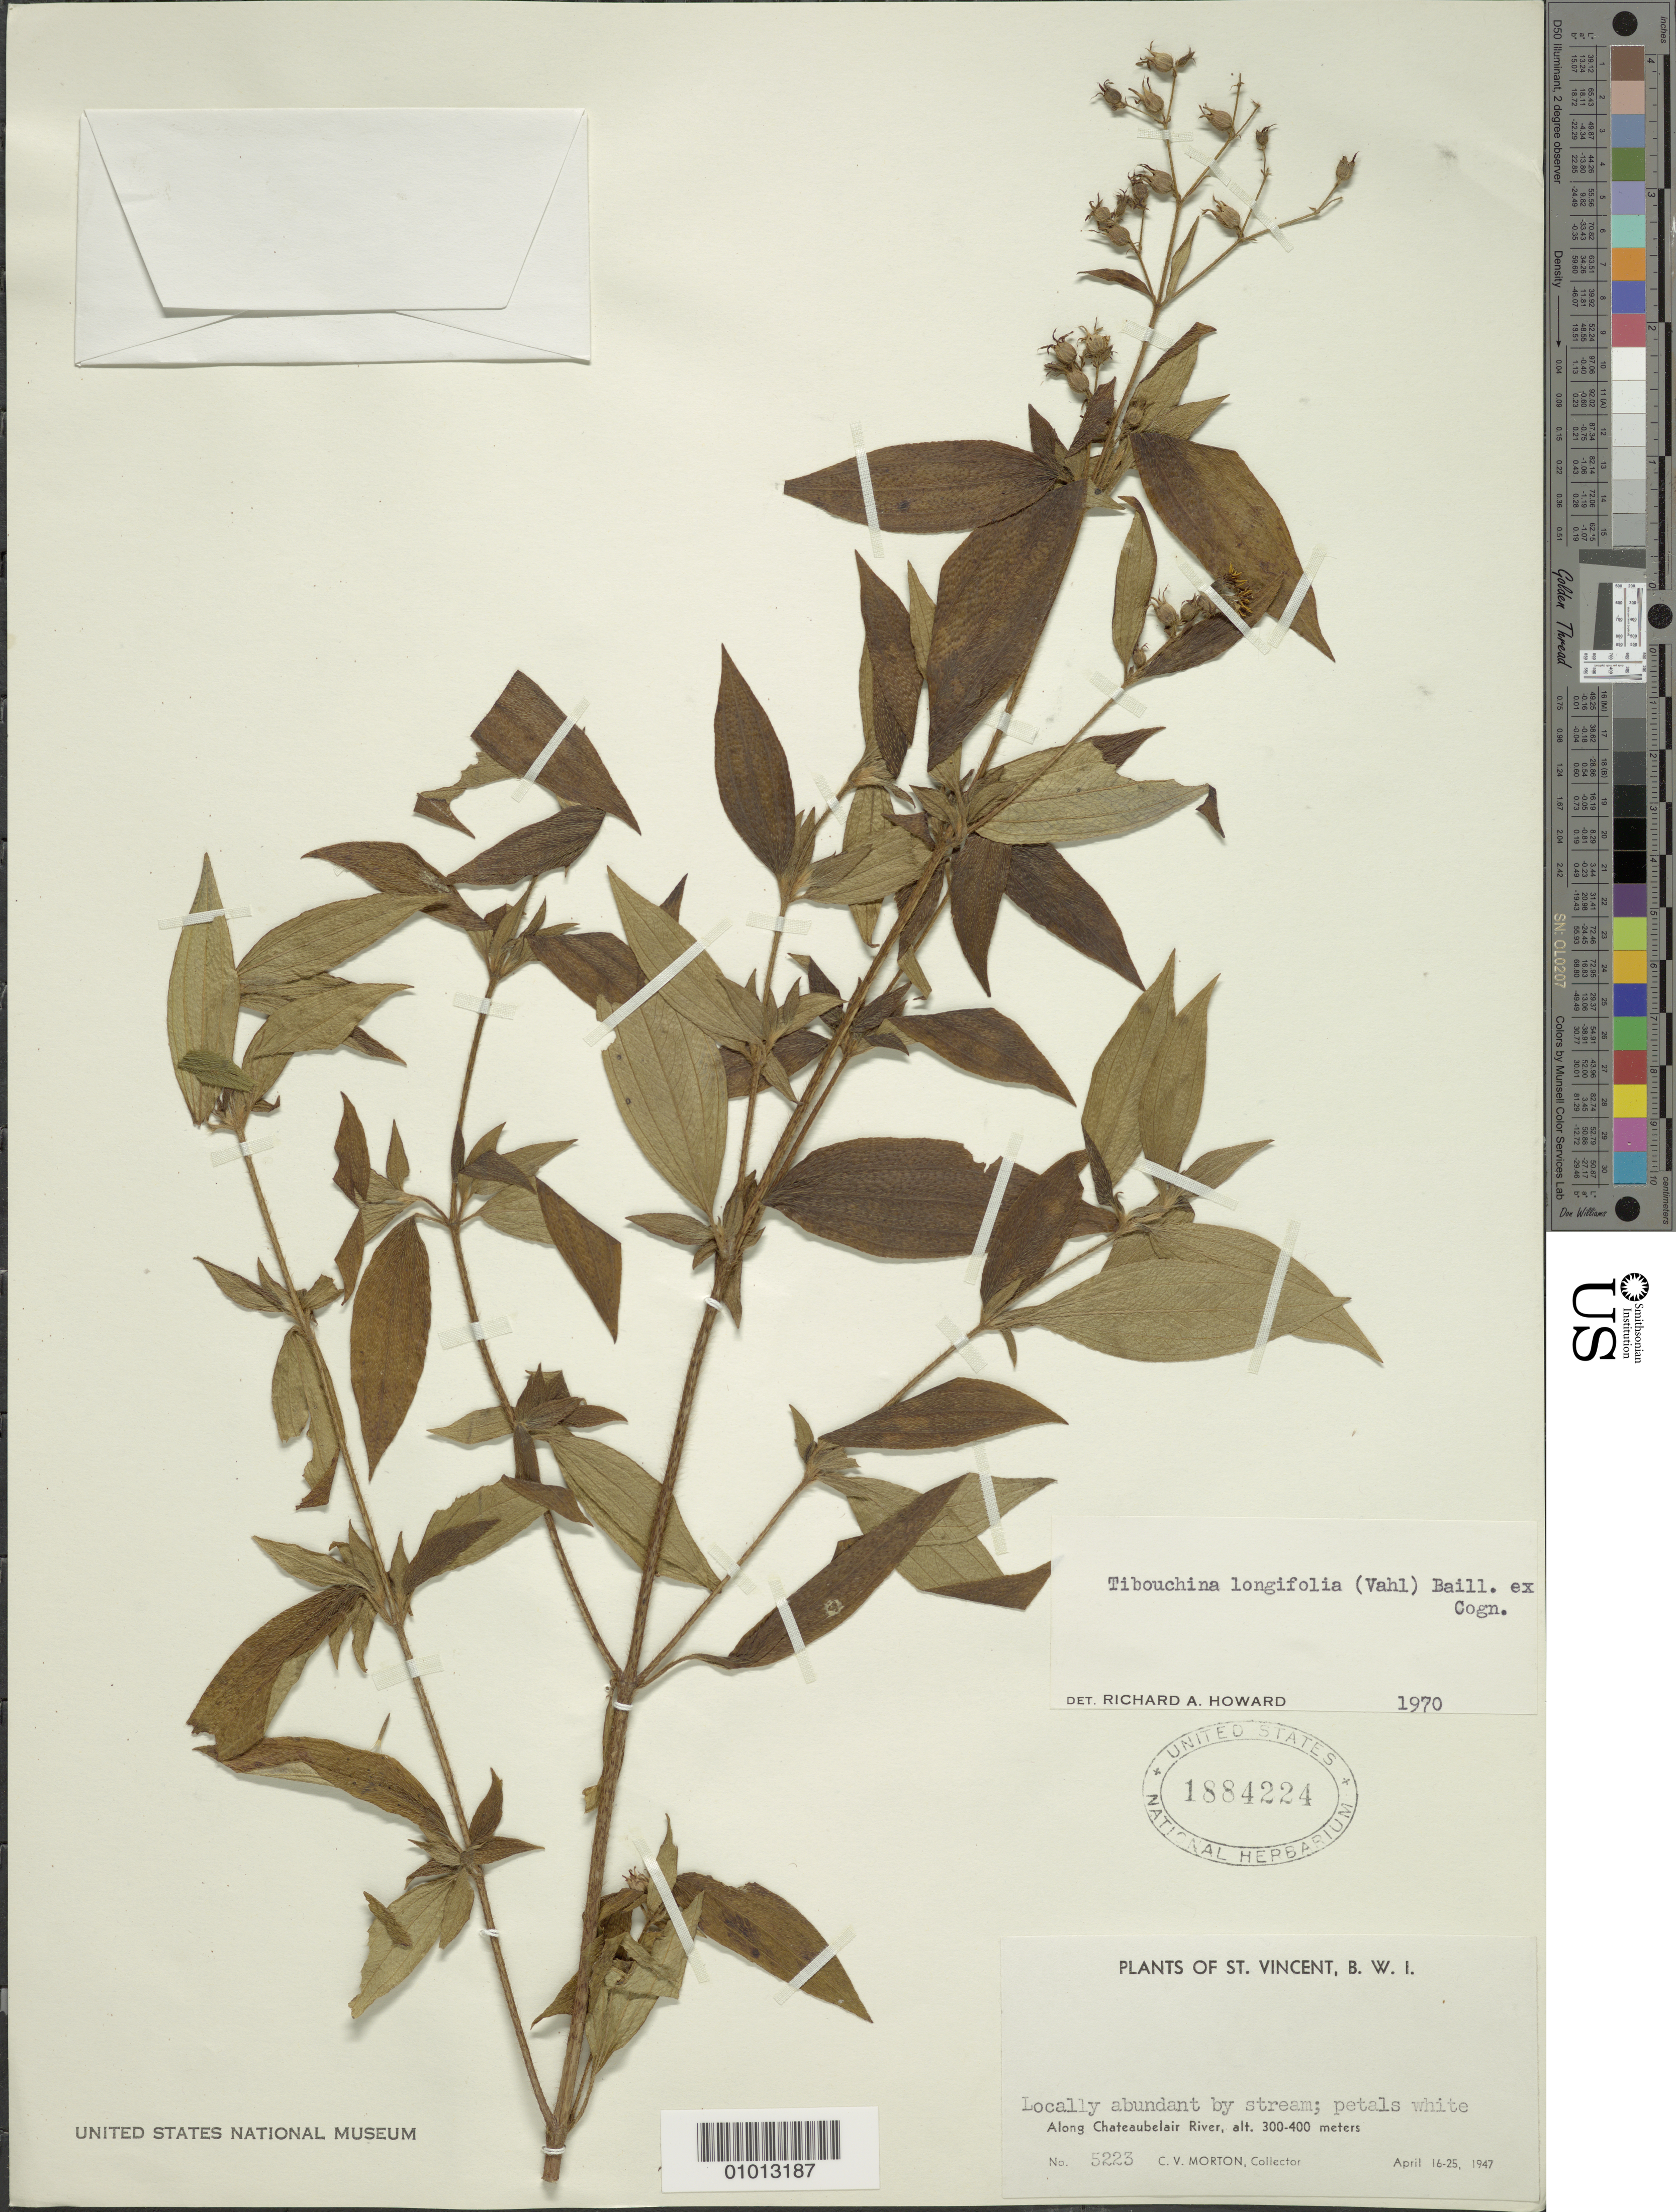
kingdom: Plantae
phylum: Tracheophyta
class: Magnoliopsida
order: Myrtales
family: Melastomataceae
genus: Chaetogastra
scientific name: Chaetogastra longifolia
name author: (Vahl) DC.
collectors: C. V. Morton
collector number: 5223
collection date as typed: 16 Apr 1947 to 25 Apr 1947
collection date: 1947-04-16/1947-04-25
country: St. Vincent - Grenadines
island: St. Vincent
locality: Along Chateaubelair River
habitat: Locally abundant by stream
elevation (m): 300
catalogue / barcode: US 1884224